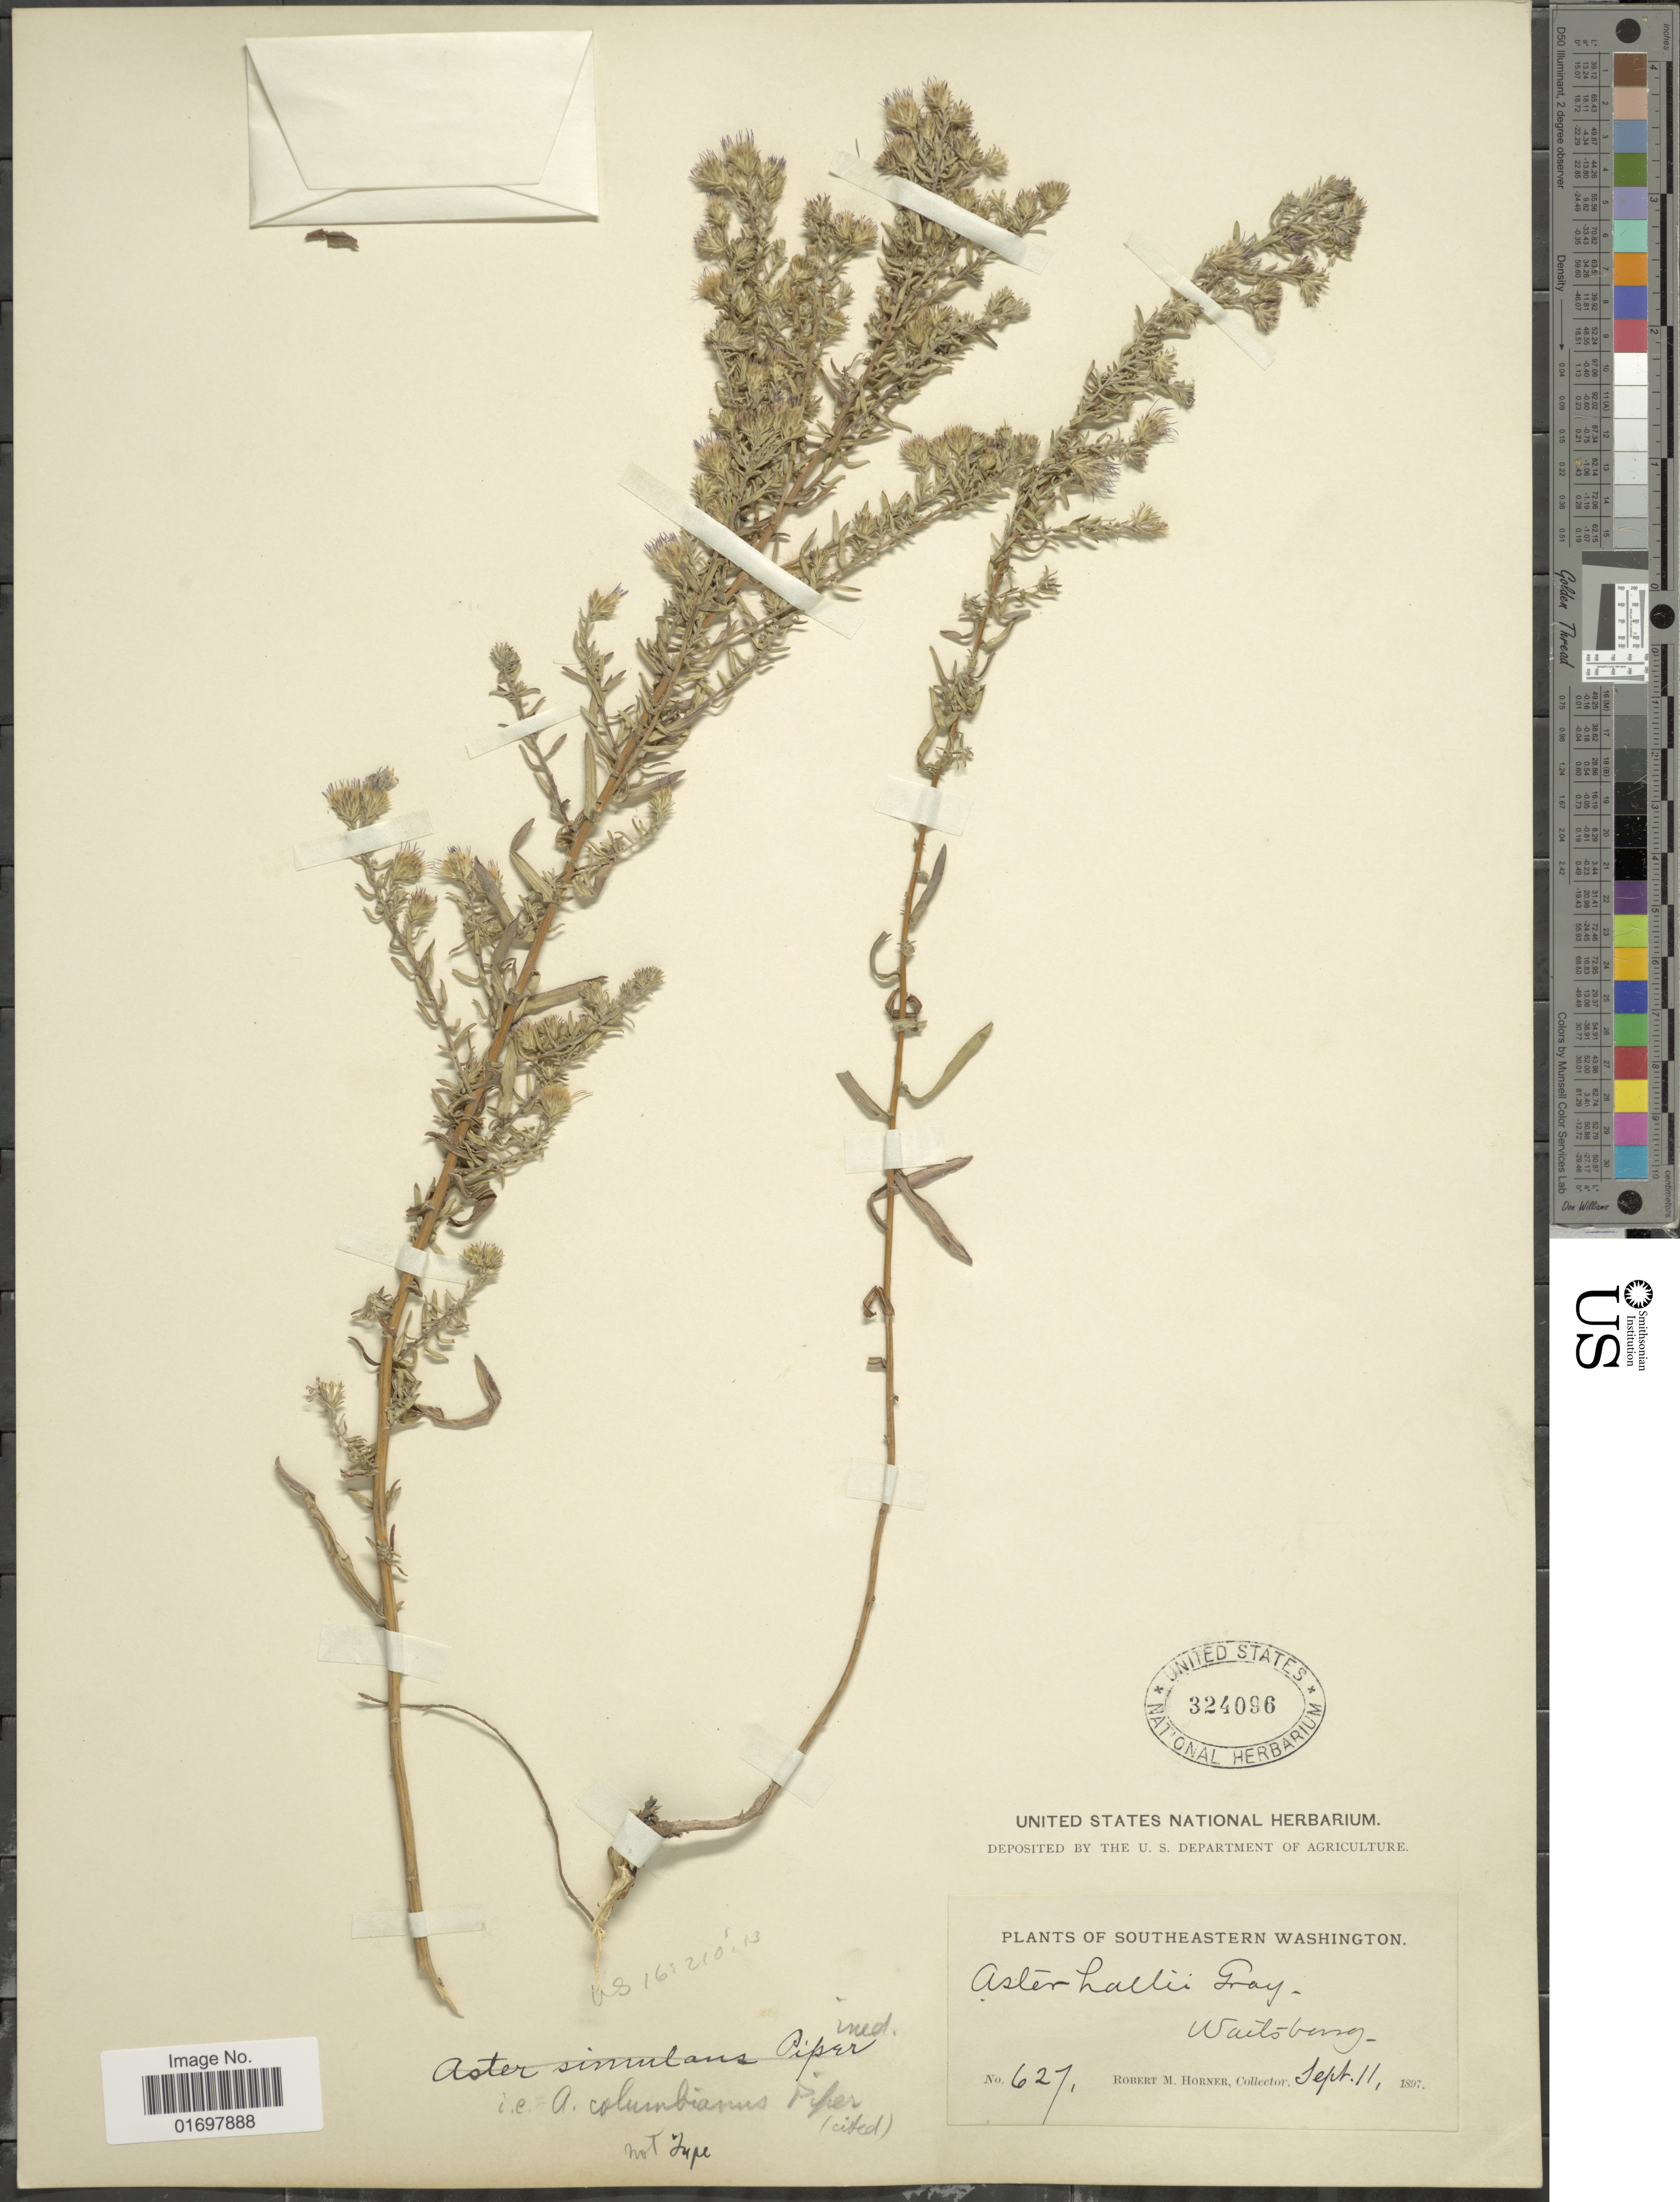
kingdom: Plantae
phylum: Tracheophyta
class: Magnoliopsida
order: Asterales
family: Asteraceae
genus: Symphyotrichum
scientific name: Symphyotrichum x columbianum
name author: (Piper) G.L. Nesom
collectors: R. Horner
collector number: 627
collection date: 1897-09-11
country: United States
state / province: Washington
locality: Southeastern Washinton. Waitsburg.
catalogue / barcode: US 324096